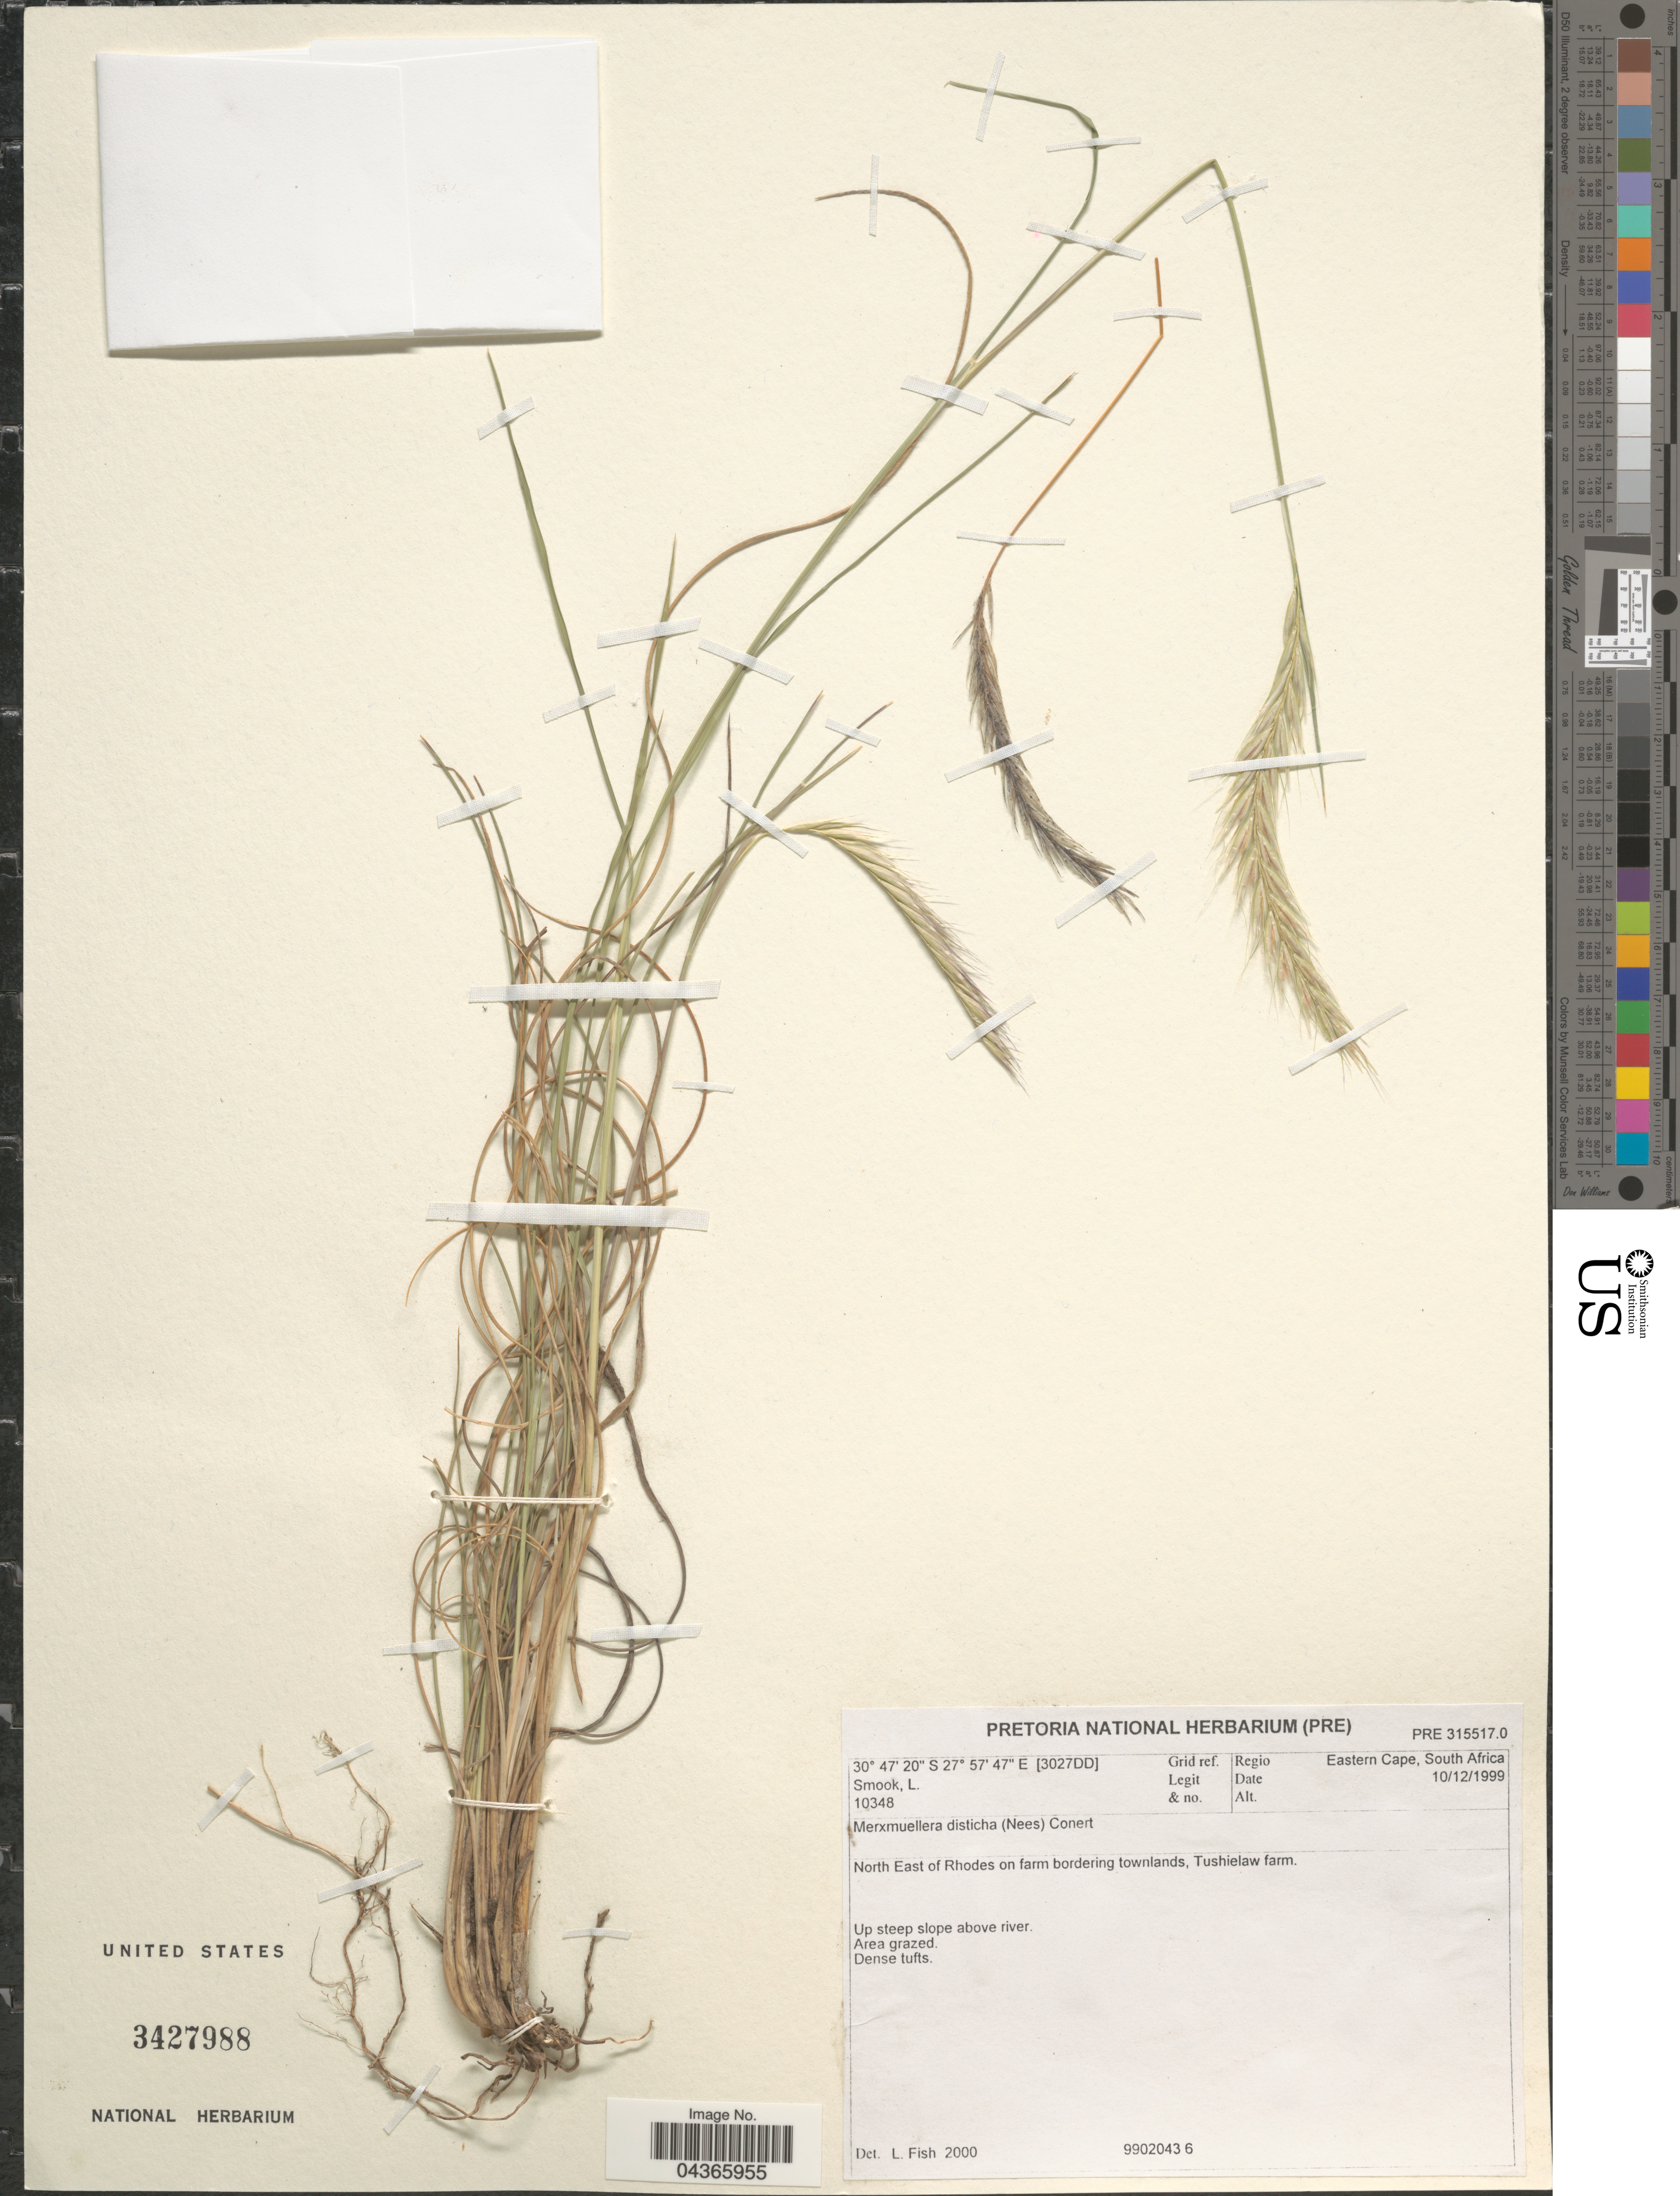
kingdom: Plantae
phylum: Tracheophyta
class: Liliopsida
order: Poales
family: Poaceae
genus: Tenaxia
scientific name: Tenaxia disticha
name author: (Nees) N.P. Barker & H.P. Linder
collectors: L. Smook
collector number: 10348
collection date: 1999-12-10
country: South Africa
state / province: Eastern Cape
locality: [3027DD] Grid ref. Regio Eastern Cape, South Africa. North East of Rhodes on farm bordering townlands, Tushielaw farm. Up steep slope above river.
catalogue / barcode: US 3427988